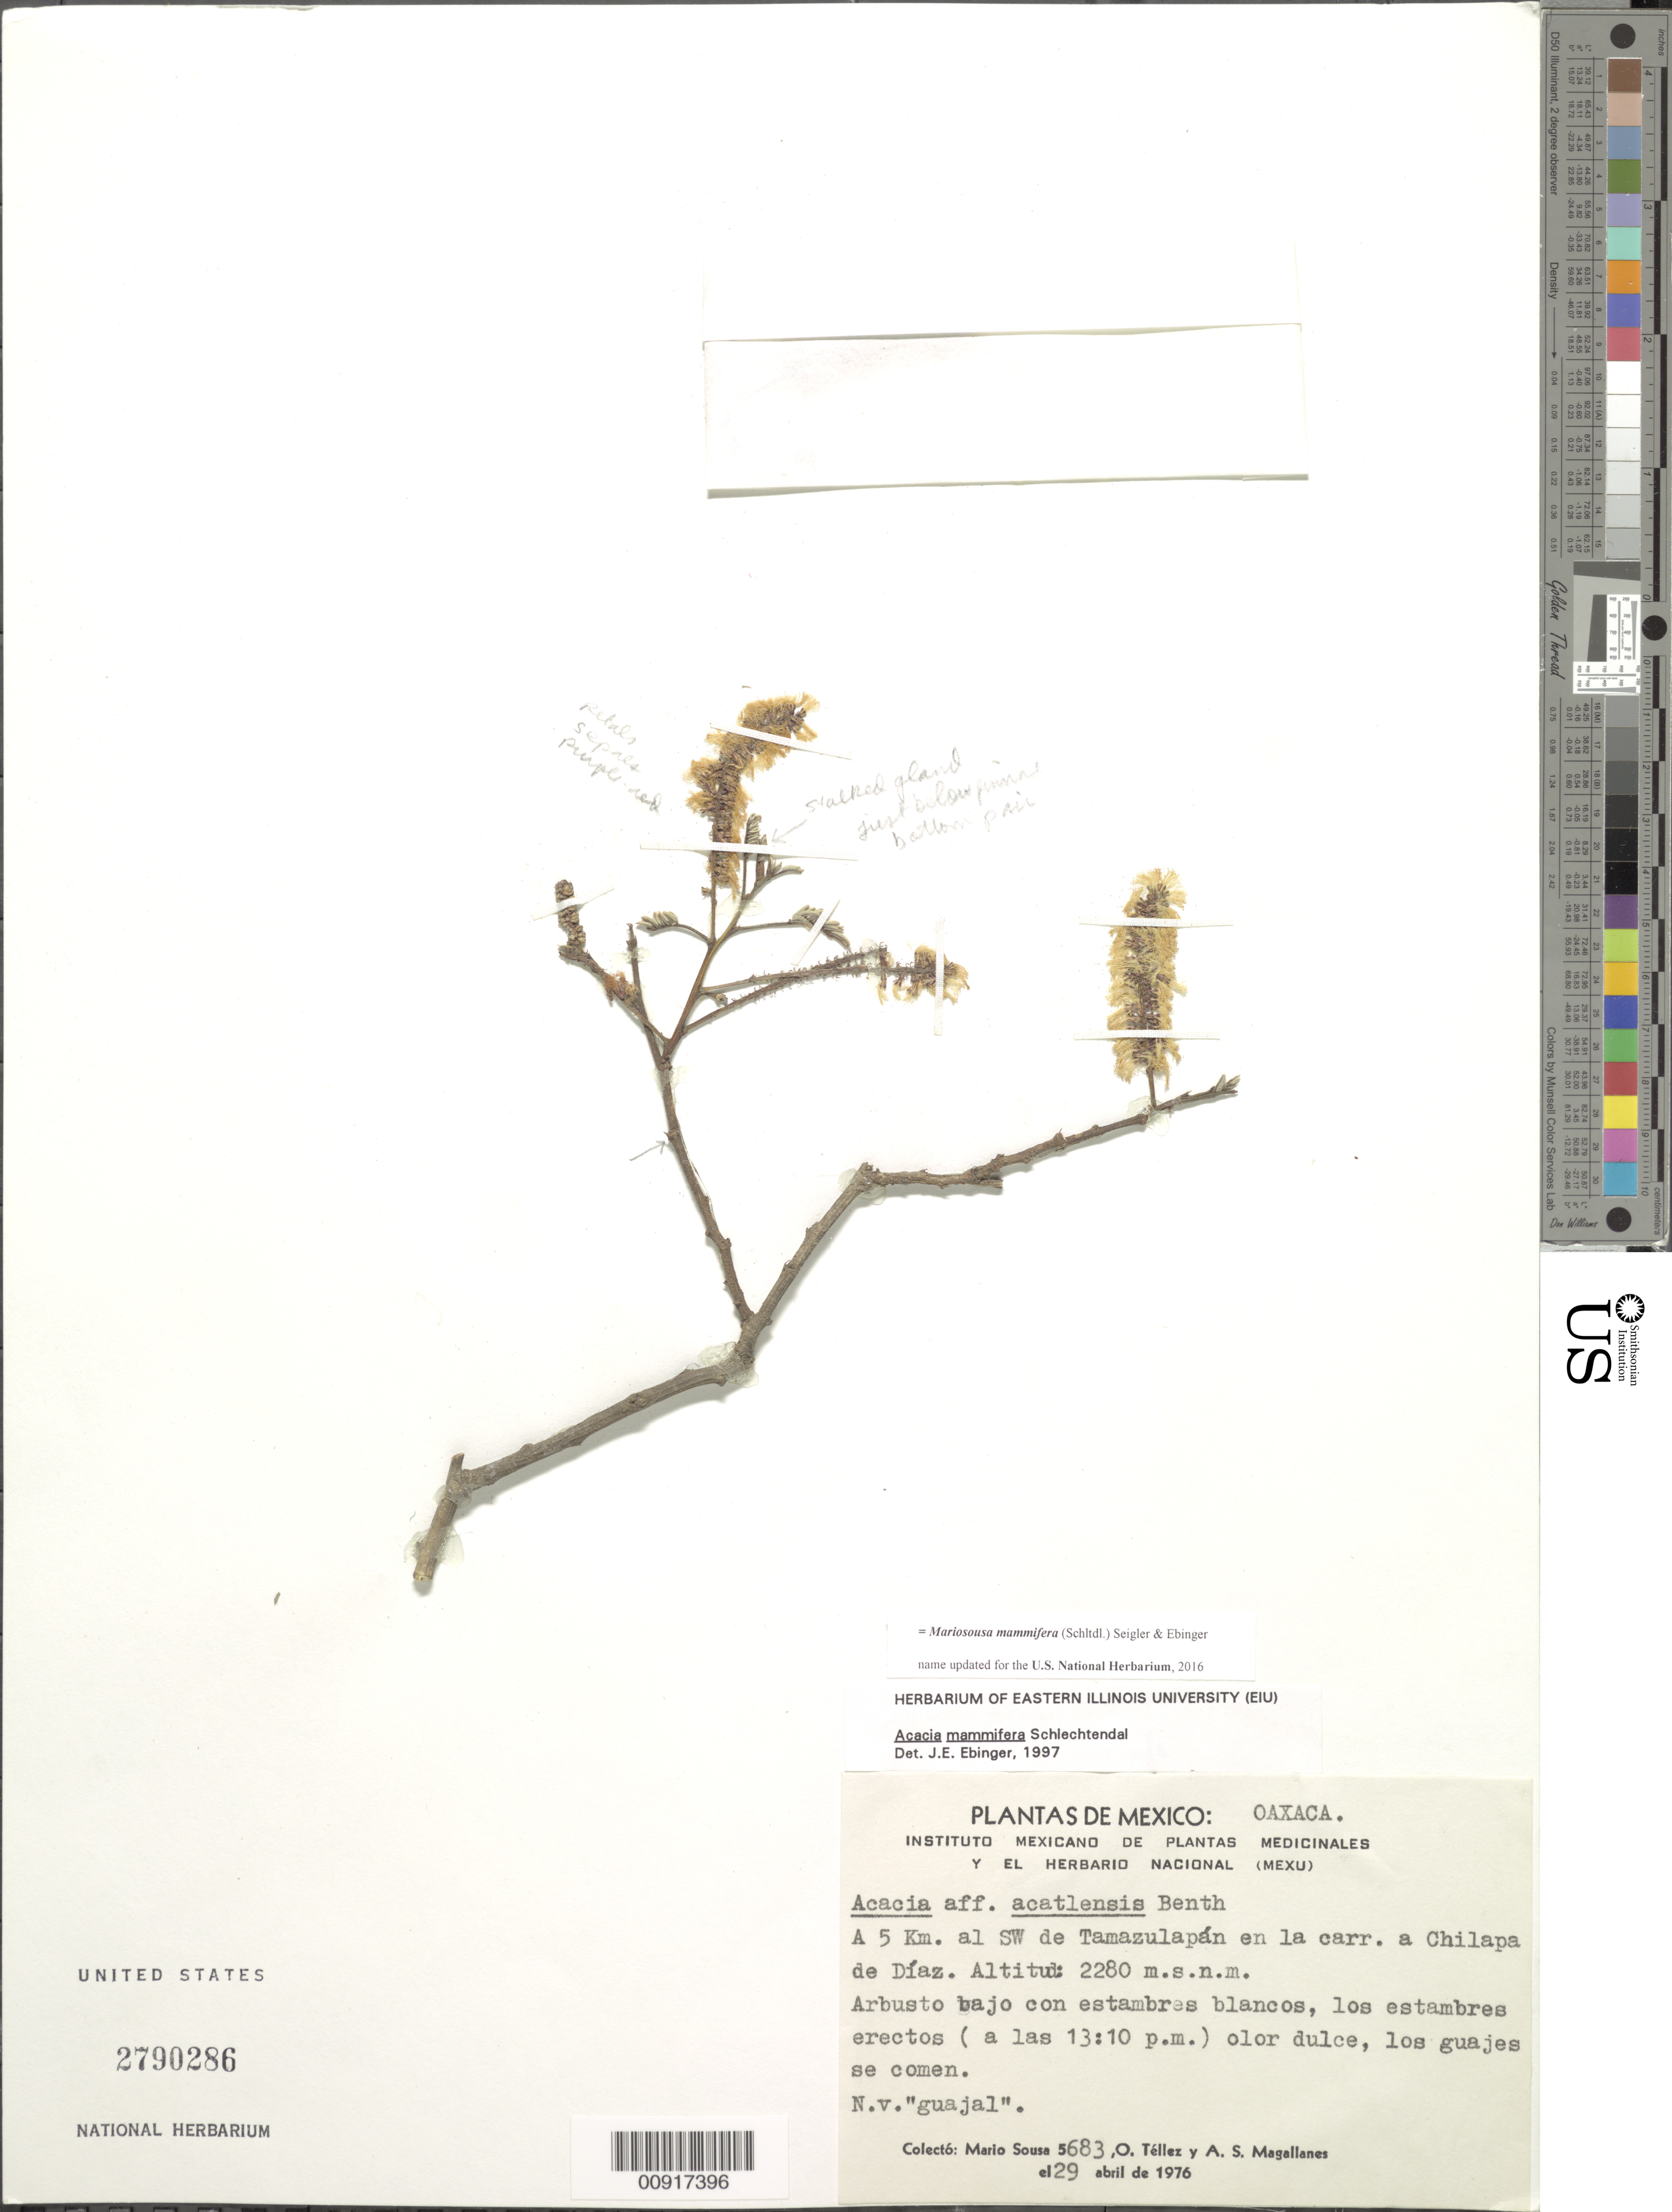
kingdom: Plantae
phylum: Tracheophyta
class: Magnoliopsida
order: Fabales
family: Fabaceae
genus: Mariosousa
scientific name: Mariosousa mammifera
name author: (Schltdl.) Seigler & Ebinger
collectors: M. Sousa S., O. Téllez V. & A. Magallanes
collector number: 5683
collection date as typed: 29 Apr 1976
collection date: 1976-04-29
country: Mexico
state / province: Oaxaca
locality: A 5 km. al SW de Tamazulapán en la carretera a Chilapa de Díaz.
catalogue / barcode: US 2790286